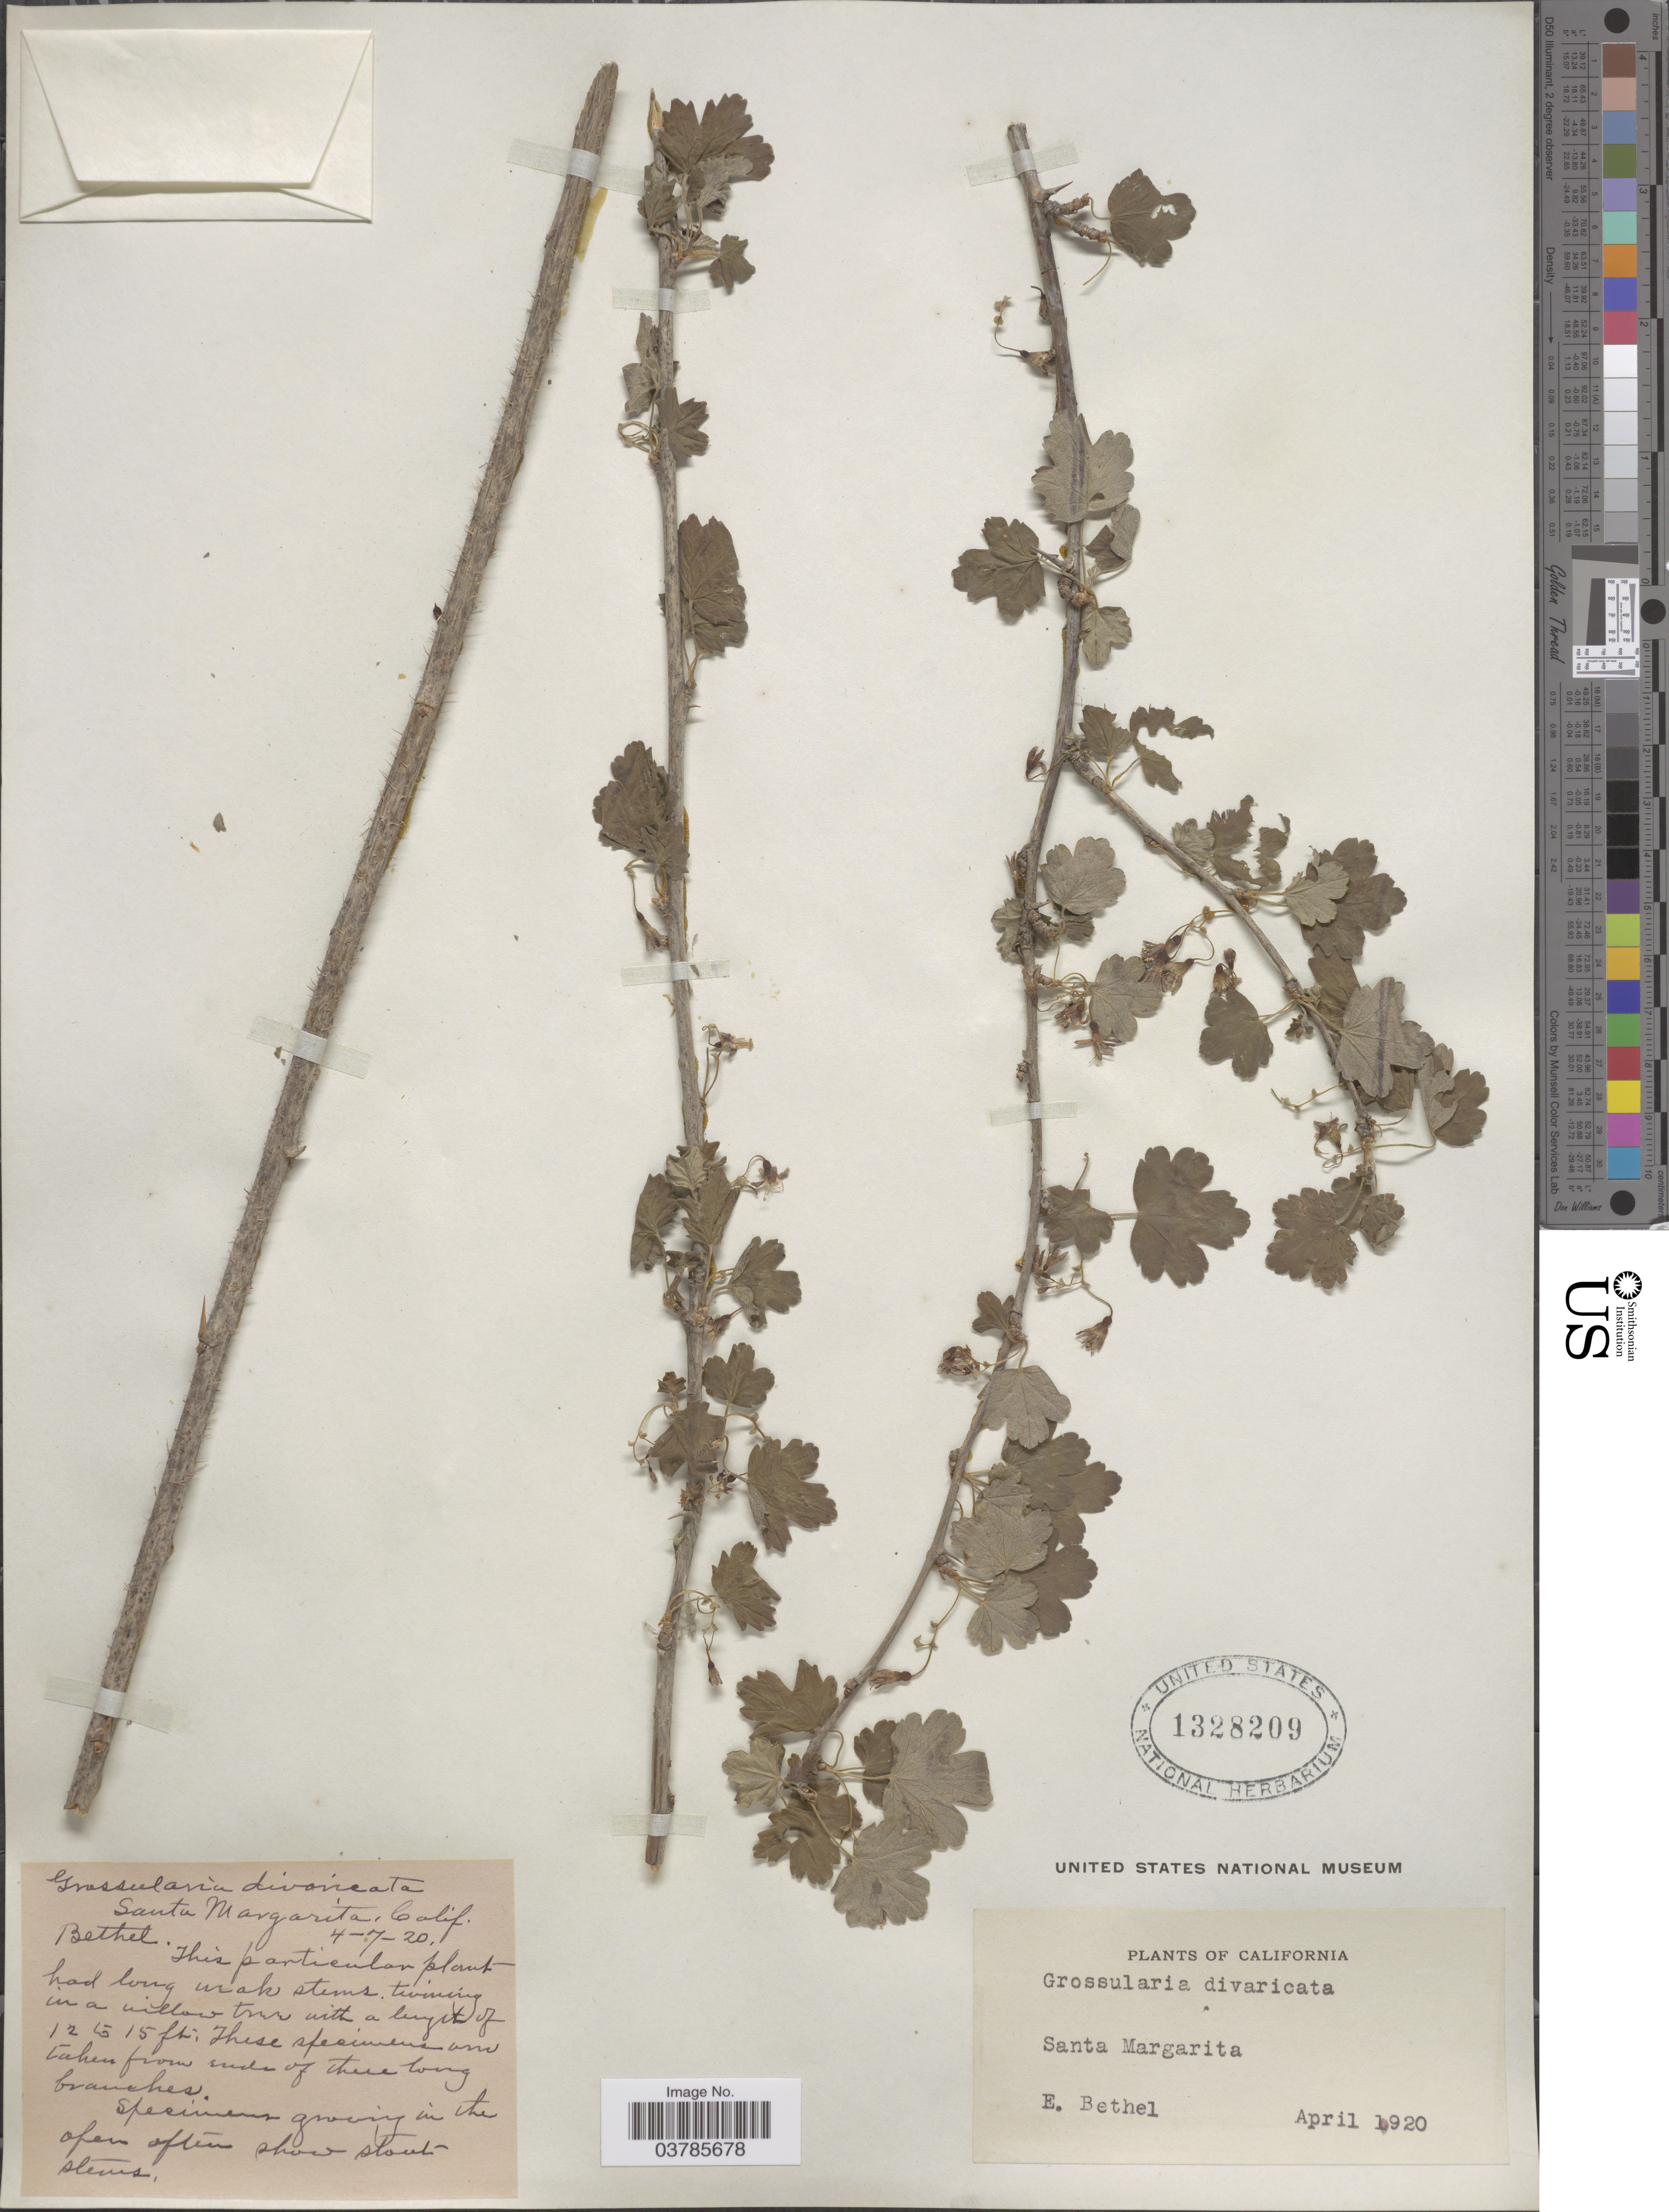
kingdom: Plantae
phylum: Tracheophyta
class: Magnoliopsida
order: Saxifragales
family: Grossulariaceae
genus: Ribes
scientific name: Ribes divaricatum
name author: Douglas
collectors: E. Bethel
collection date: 1920-04-07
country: United States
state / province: California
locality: Santa Margarita.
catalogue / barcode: US 1328209